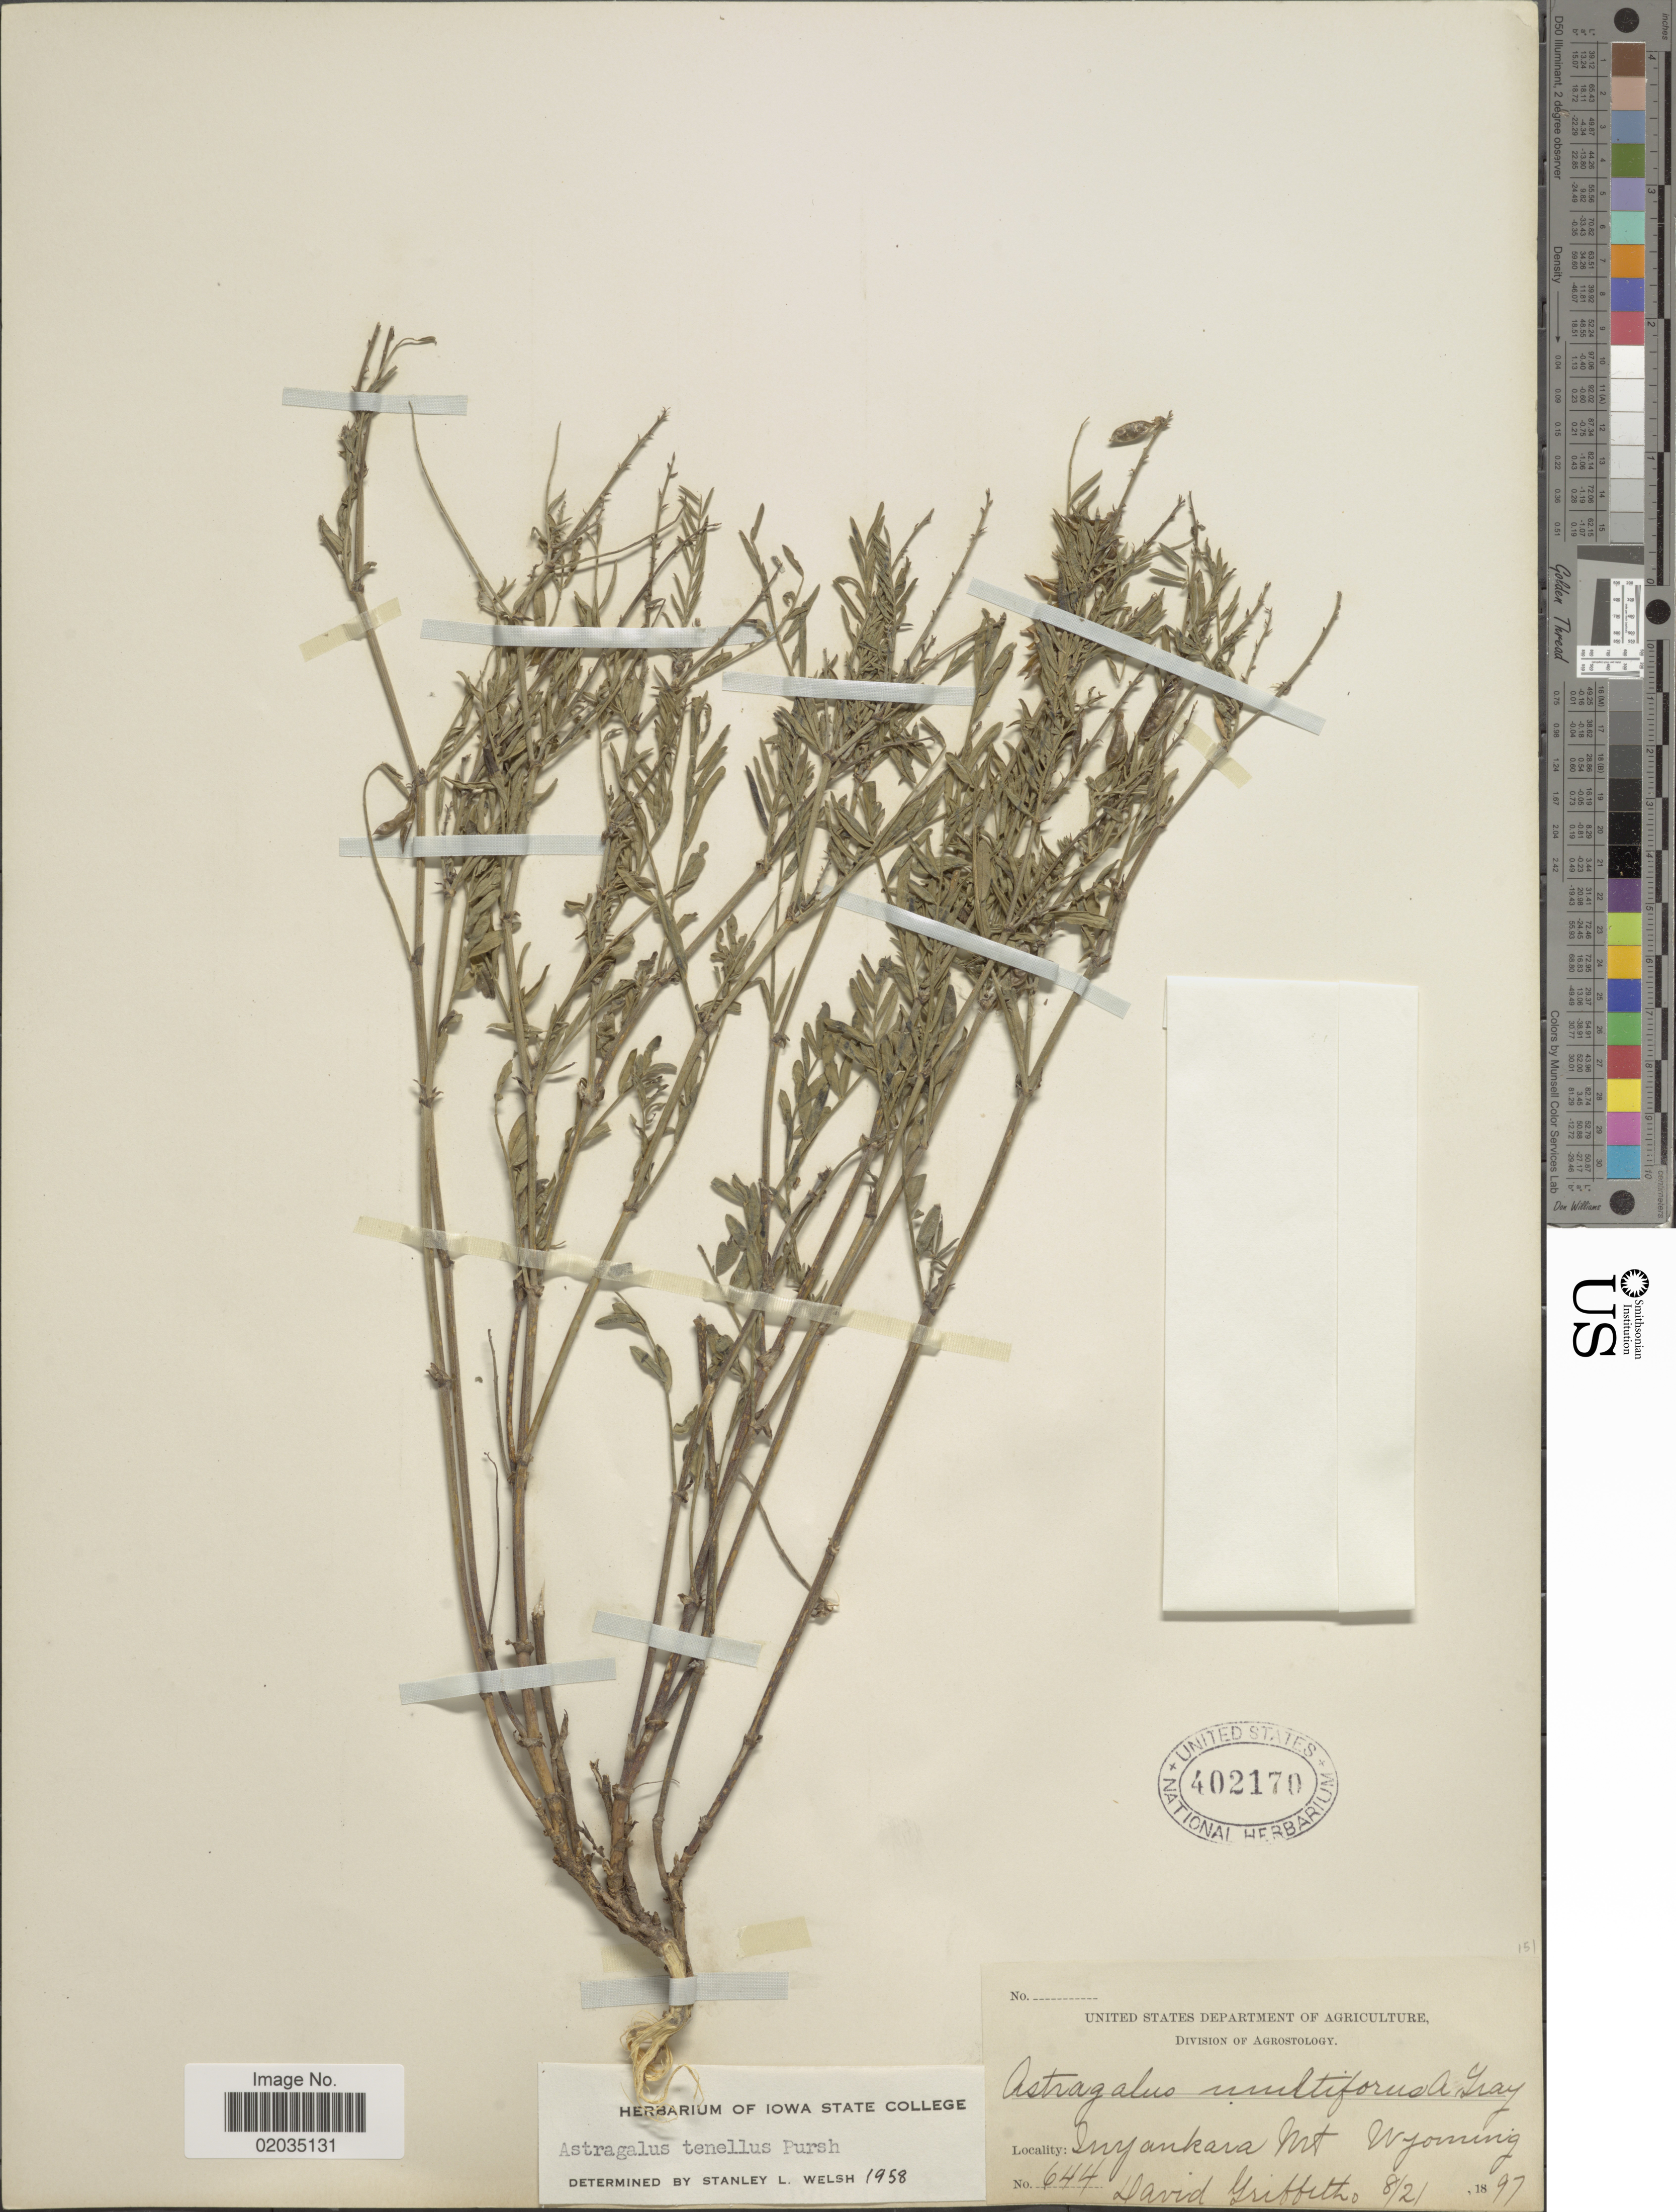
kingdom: Plantae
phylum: Tracheophyta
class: Magnoliopsida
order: Fabales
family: Fabaceae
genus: Astragalus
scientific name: Astragalus tenellus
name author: Pursh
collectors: D. Griffiths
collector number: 644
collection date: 1897-08-21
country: United States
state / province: Wyoming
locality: Inyankara Mt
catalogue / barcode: US 402170